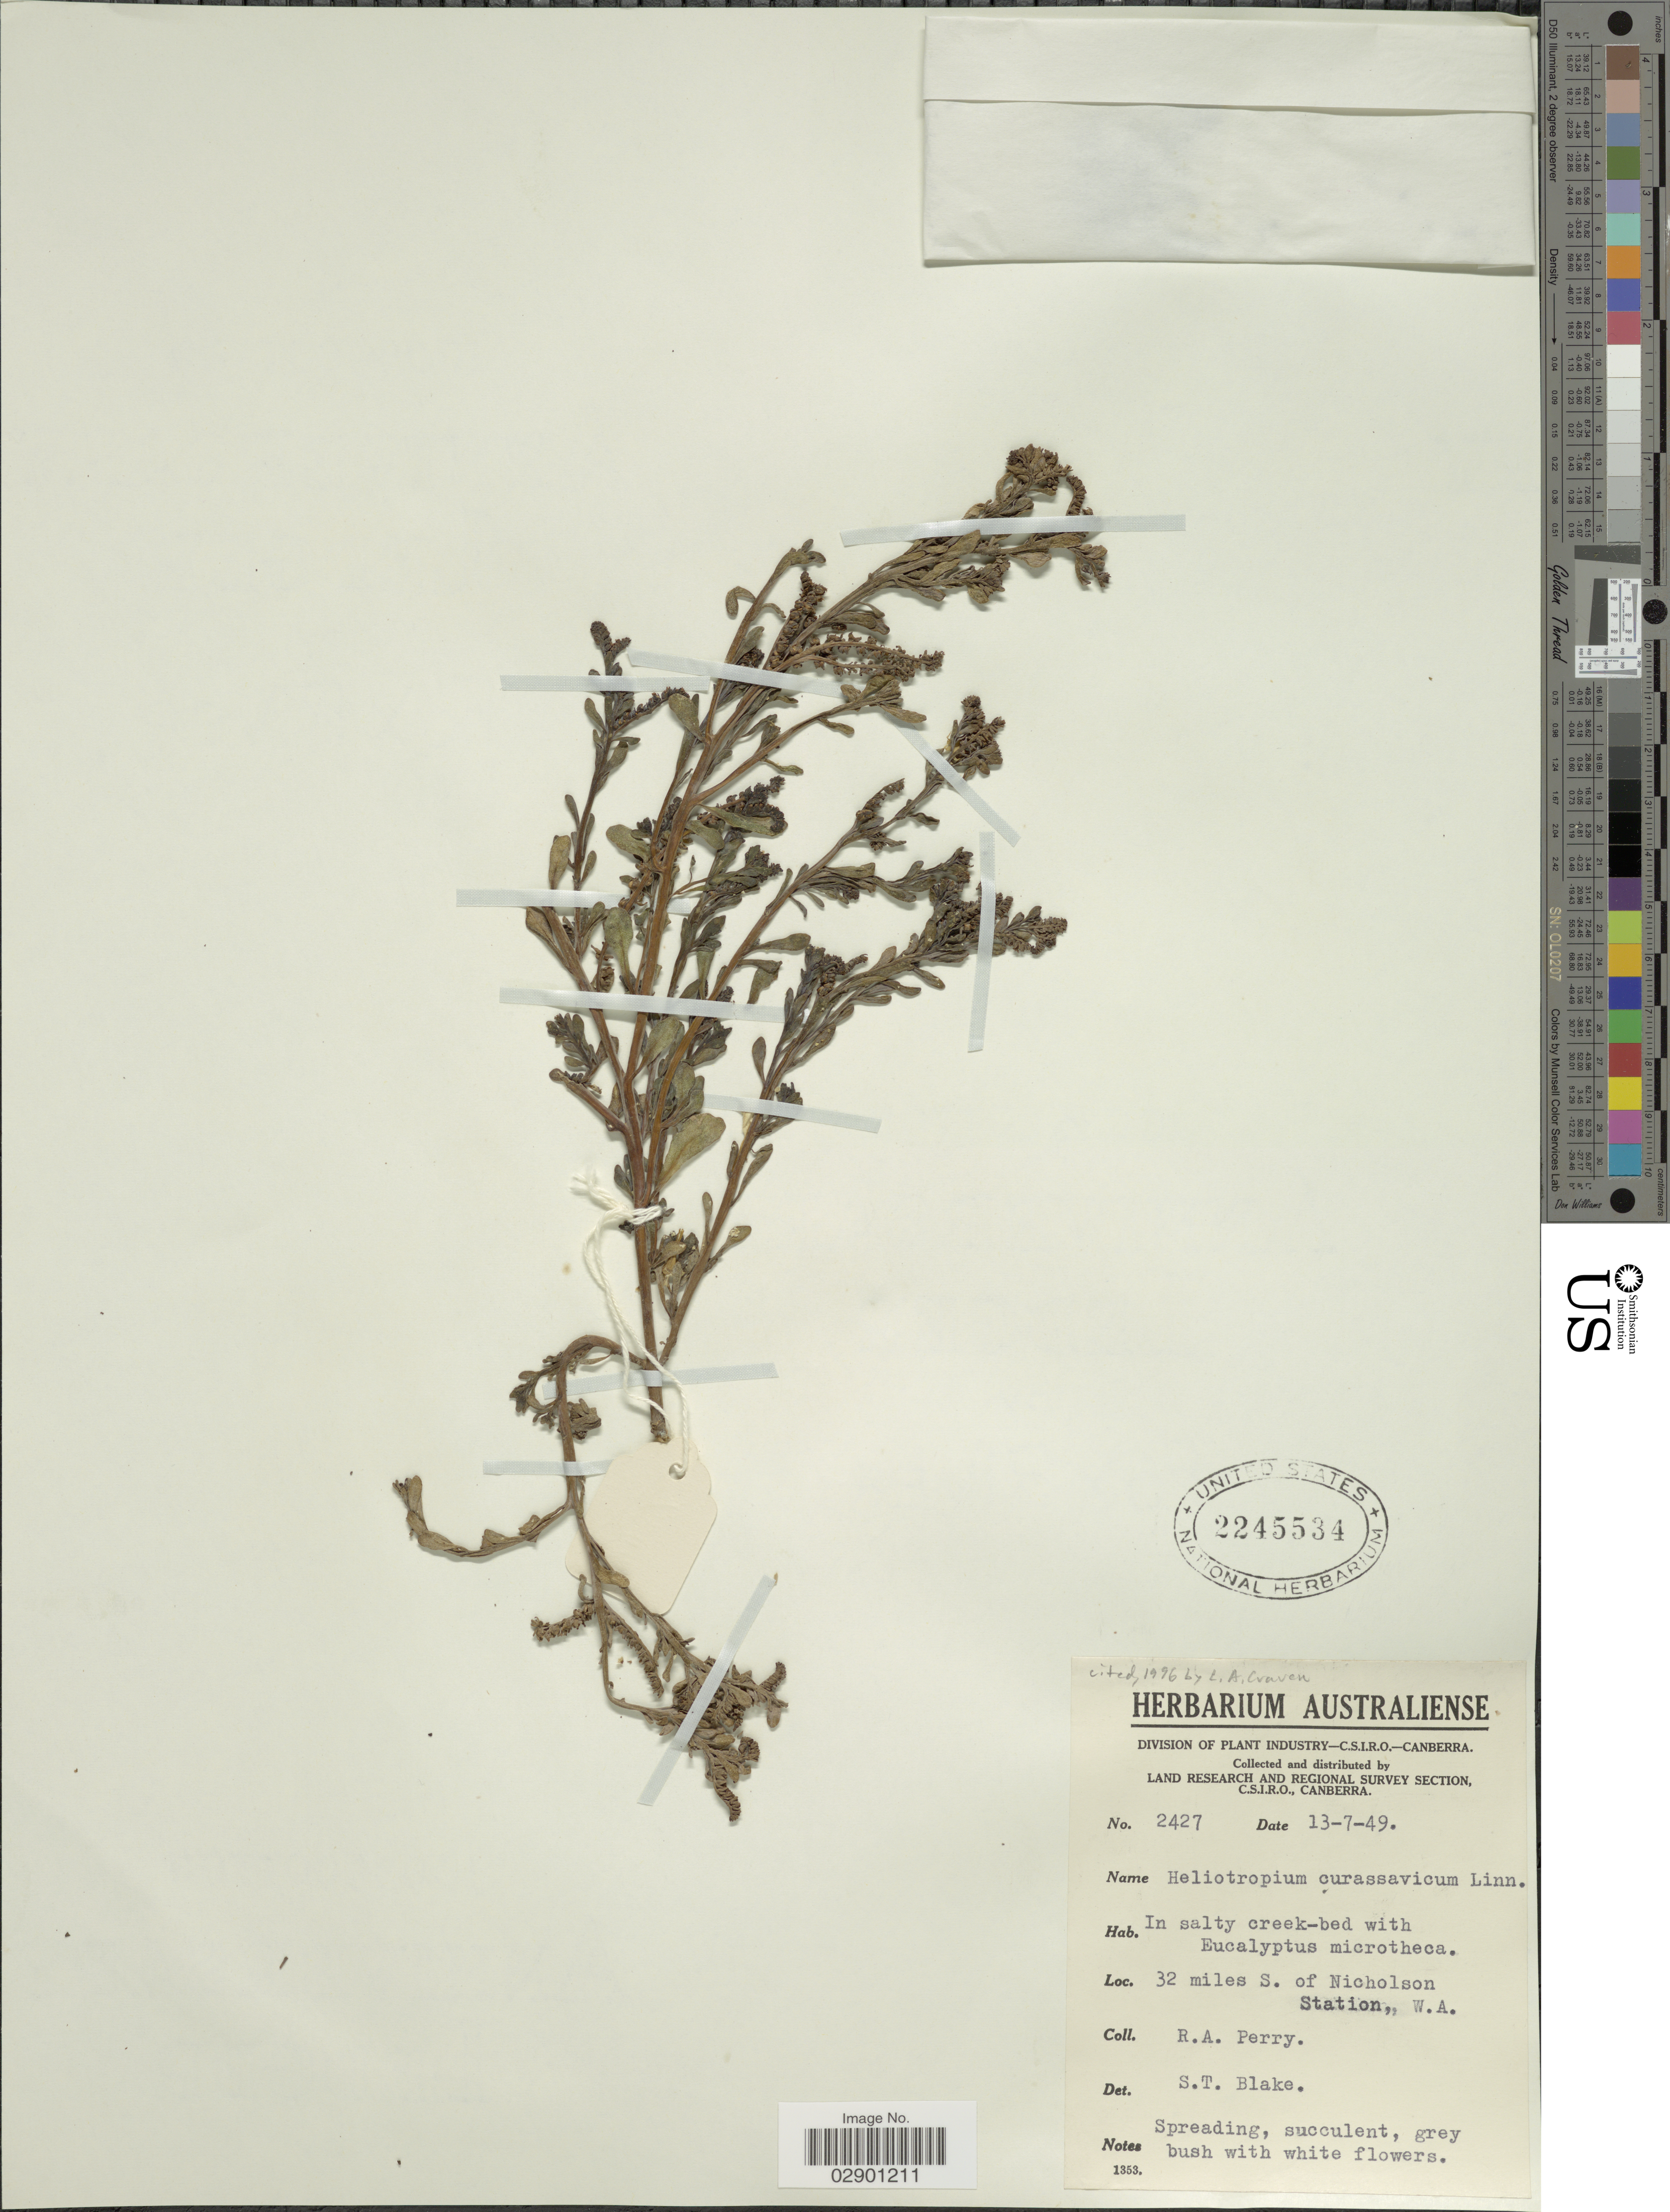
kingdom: Plantae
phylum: Tracheophyta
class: Magnoliopsida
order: Boraginales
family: Heliotropiaceae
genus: Heliotropium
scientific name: Heliotropium curassavicum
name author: L.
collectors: Perry, R. A.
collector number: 2427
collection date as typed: Transcribed d/m/y: 13/7/49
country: Australia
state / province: Western Australia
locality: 32 miles S. of Nicholson Station, W.A.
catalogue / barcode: US 2245534